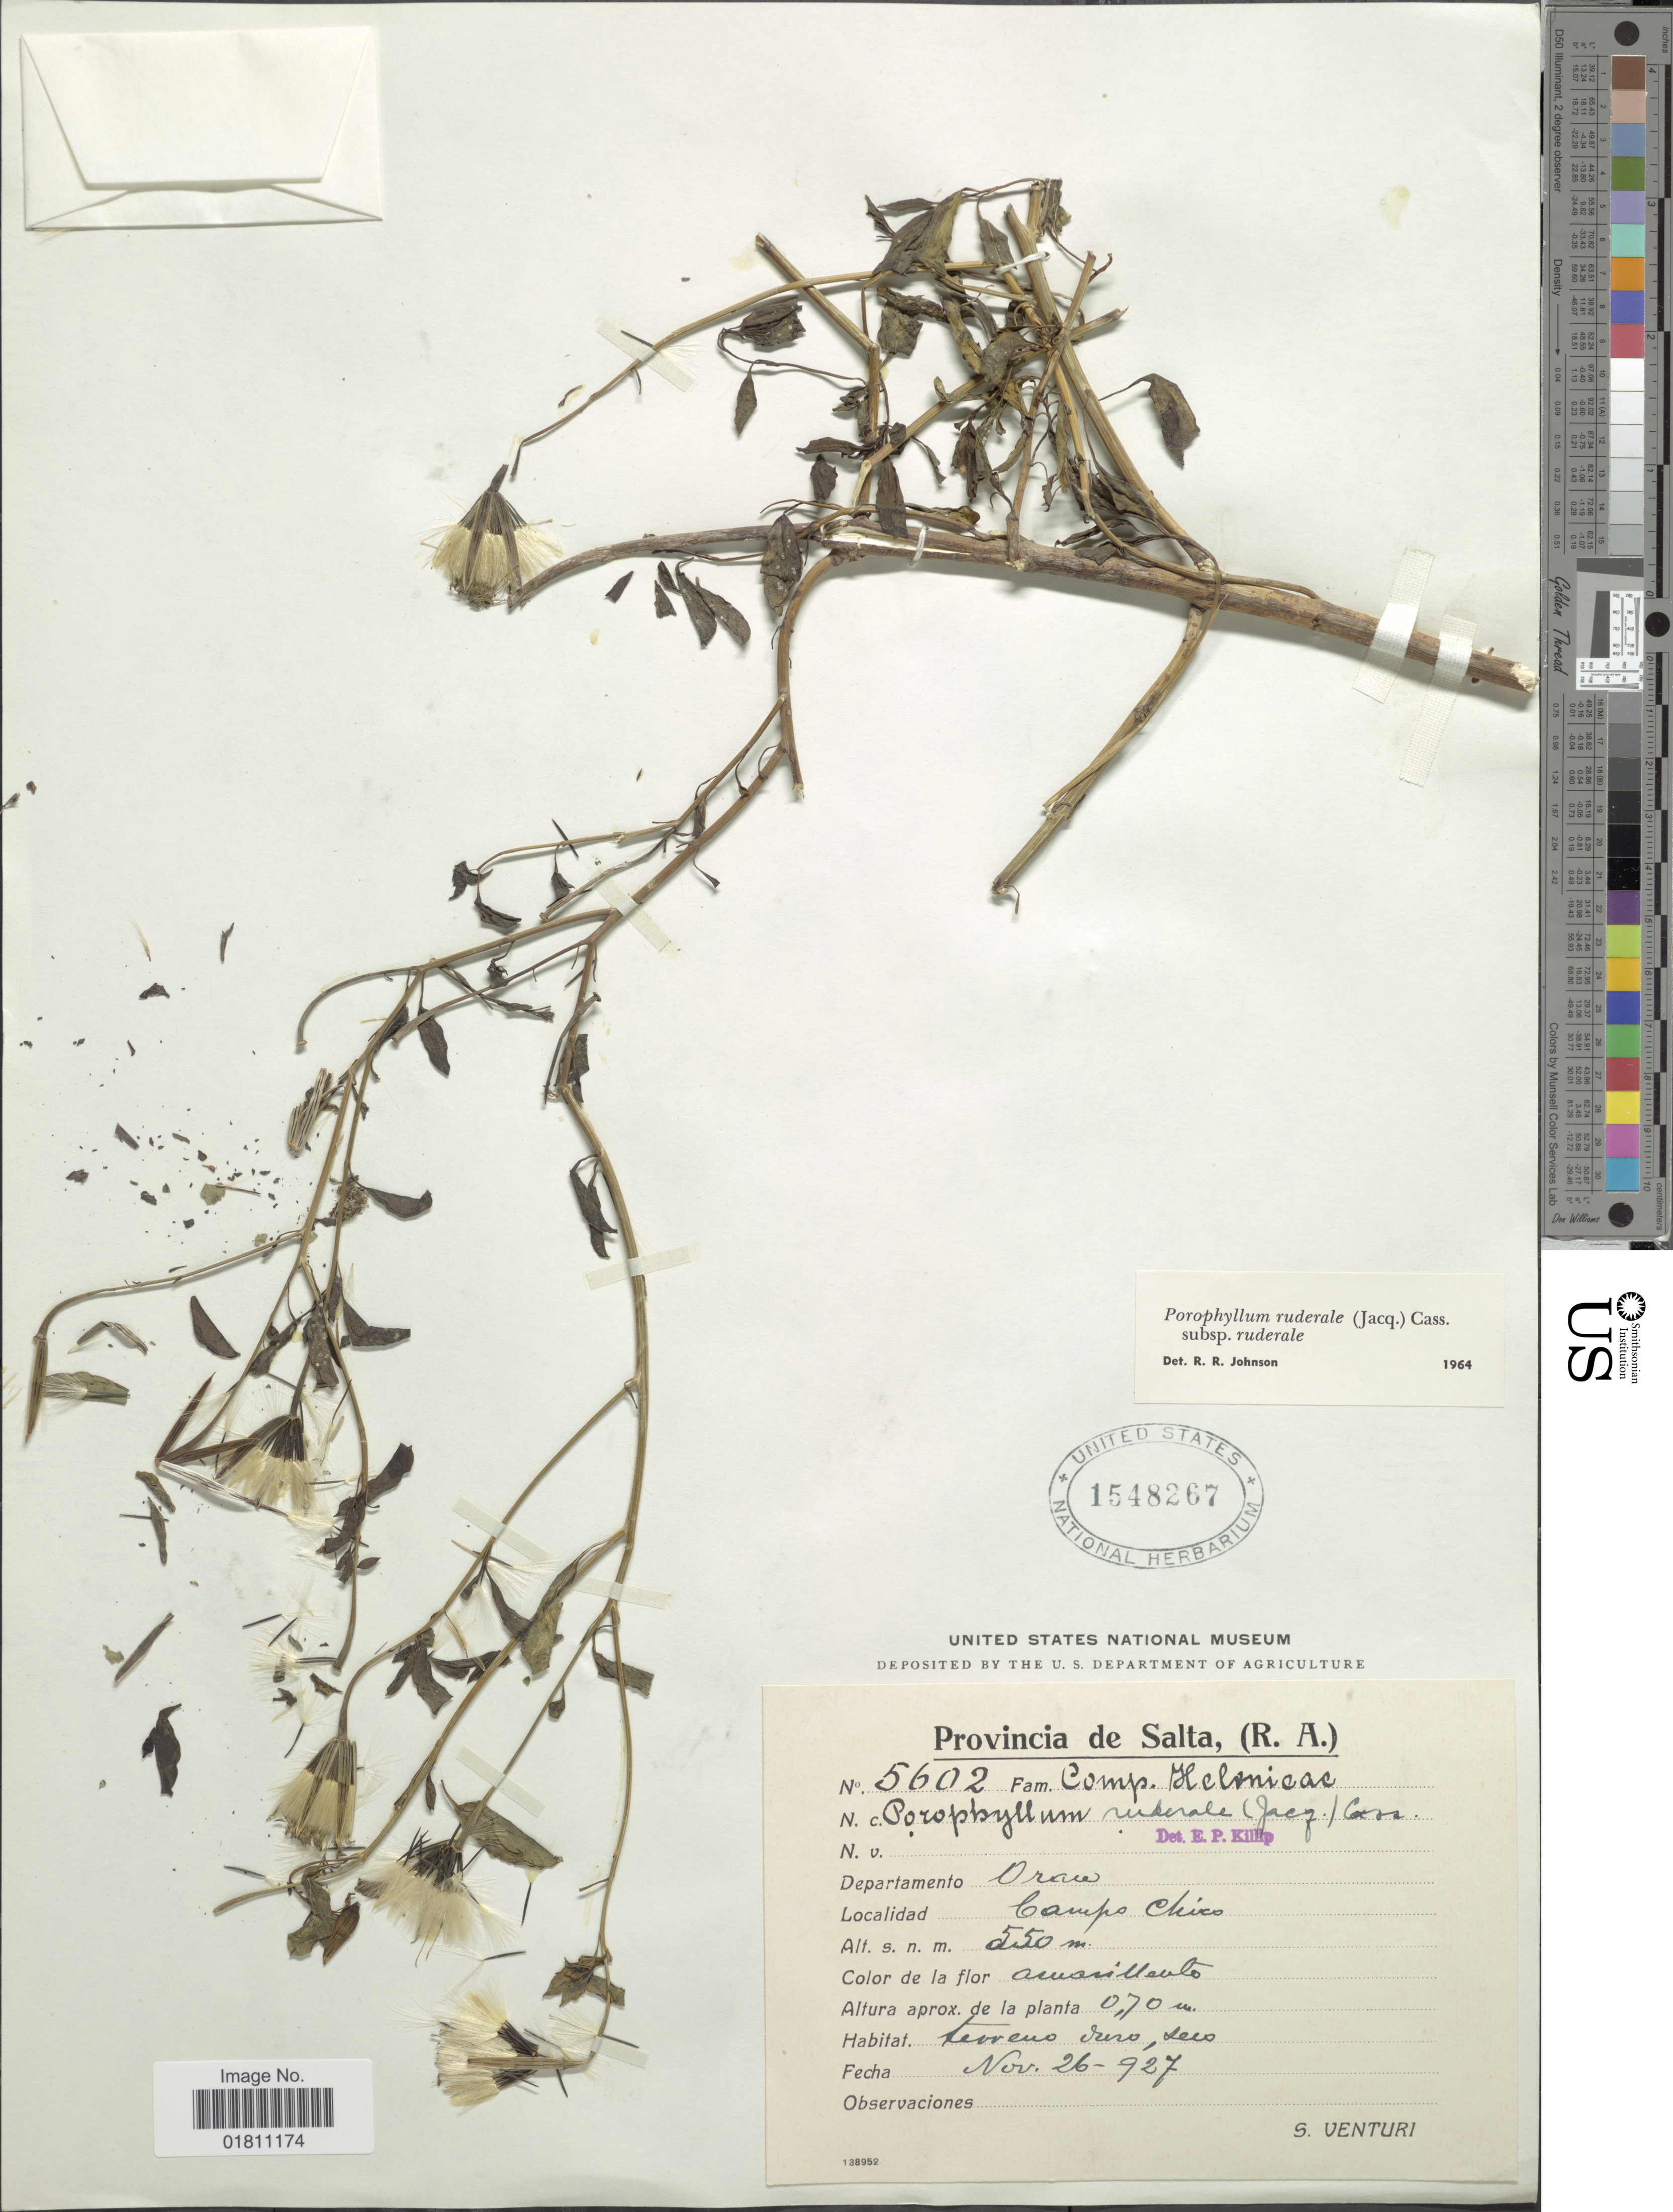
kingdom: Plantae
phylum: Tracheophyta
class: Magnoliopsida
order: Asterales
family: Asteraceae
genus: Porophyllum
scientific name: Porophyllum ruderale subsp. ruderale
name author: (Jacq.) Cass.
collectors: S. Venturi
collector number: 5602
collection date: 1927-11-26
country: Argentina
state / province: Salta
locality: Departamento Oran. Campo Chico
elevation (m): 550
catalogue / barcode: US 1548267